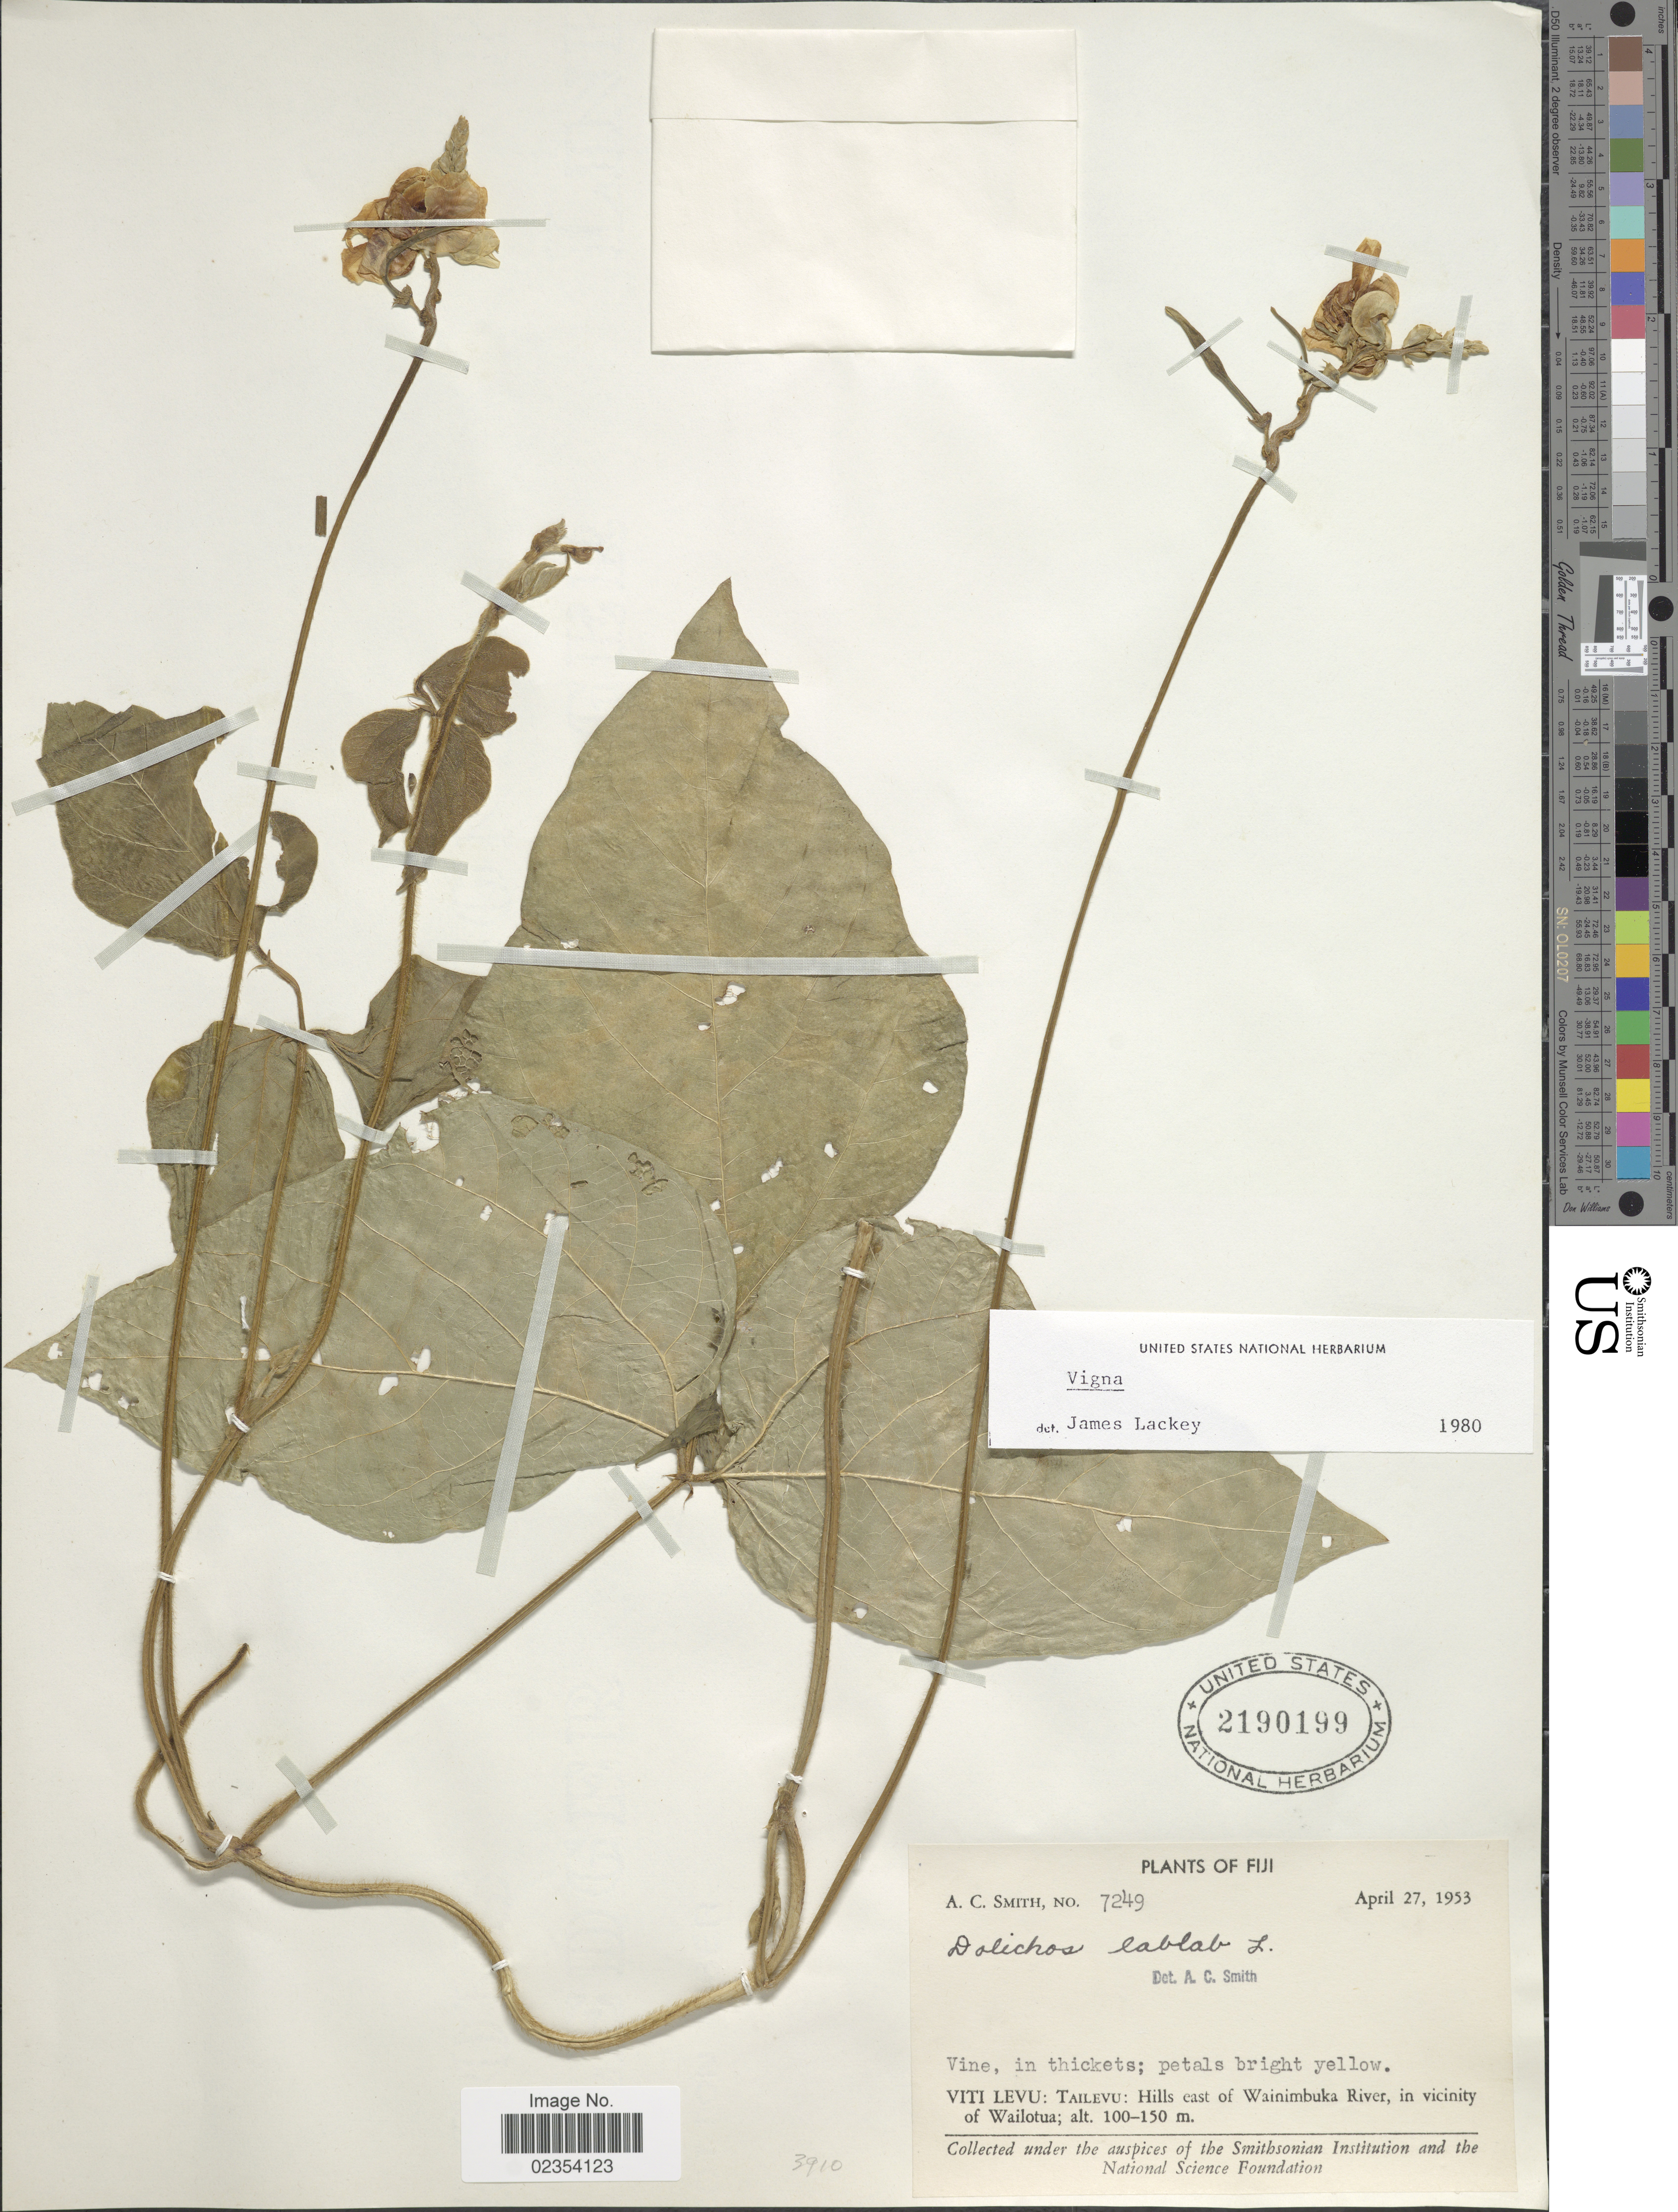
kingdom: Plantae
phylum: Tracheophyta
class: Magnoliopsida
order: Fabales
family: Fabaceae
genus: Vigna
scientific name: Vigna sp.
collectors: A. C. Smith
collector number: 7249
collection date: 1953-04-27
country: Fiji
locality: Viti Levu: Tailevu: Hills east of Wainimbuka River, in vicinity of Wailotua.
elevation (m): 100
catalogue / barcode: US 2190199